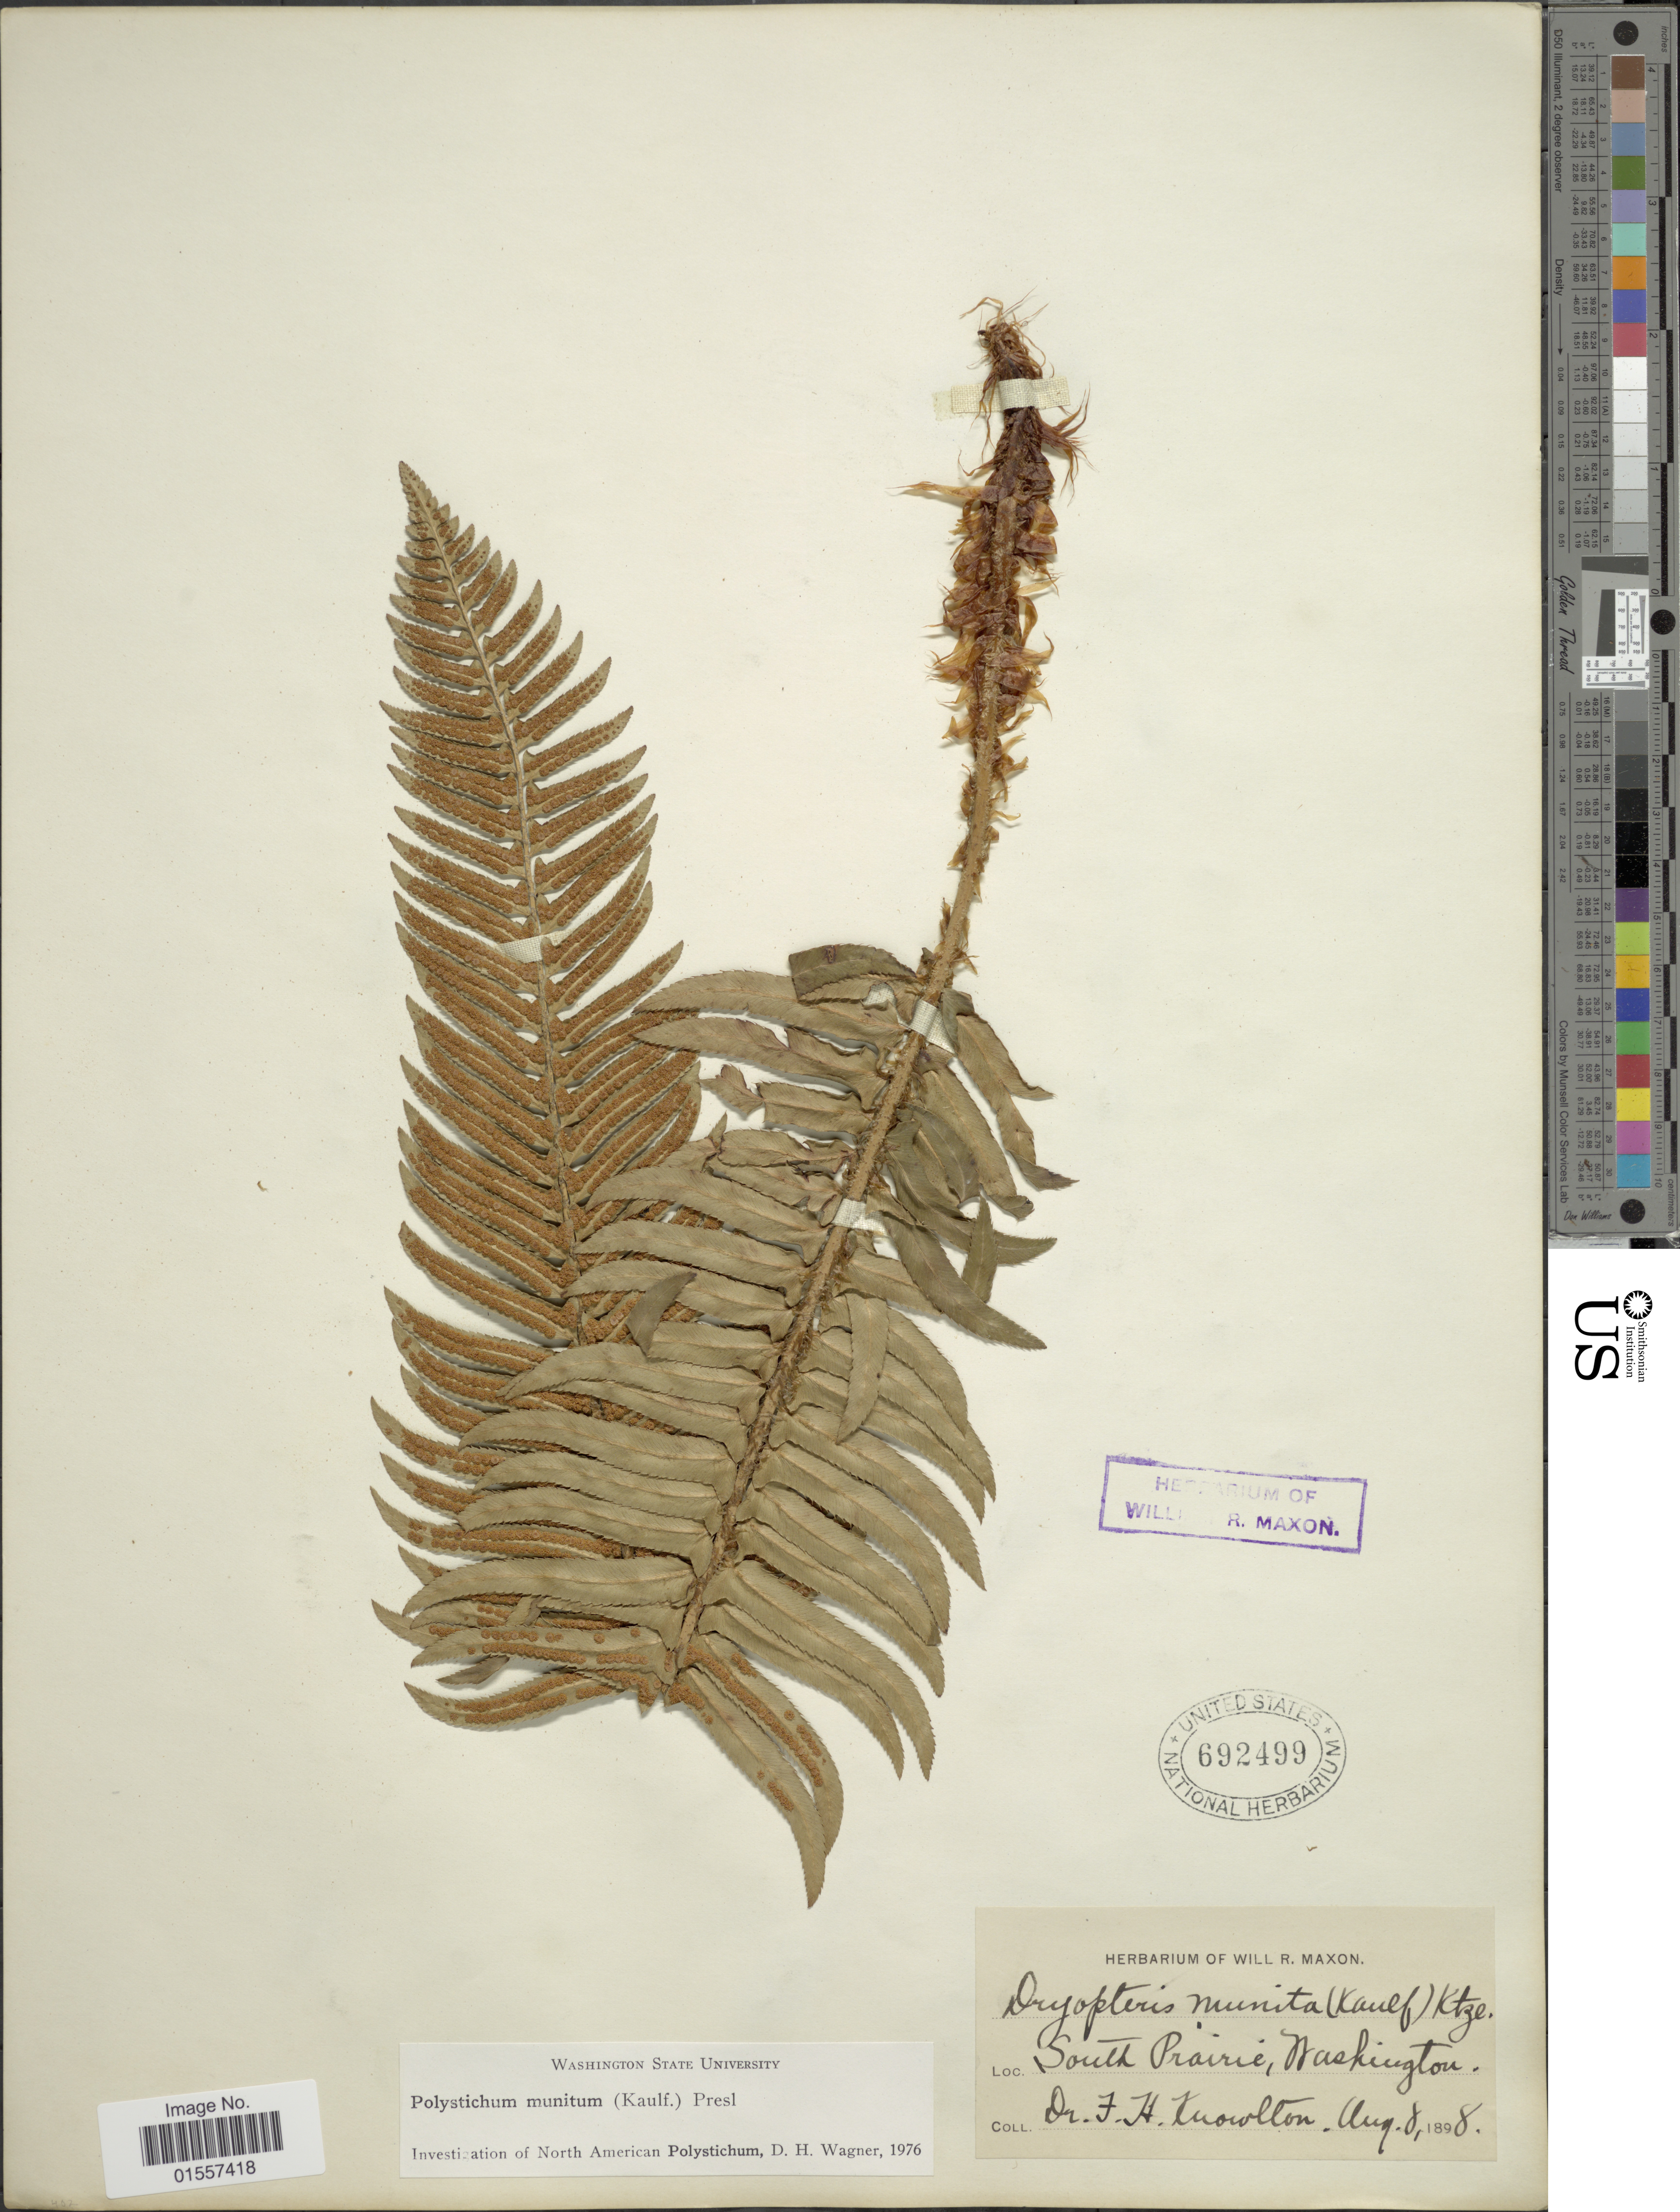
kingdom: Plantae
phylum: Tracheophyta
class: Polypodiopsida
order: Polypodiales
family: Dryopteridaceae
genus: Polystichum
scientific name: Polystichum munitum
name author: (Kaulf.) C. Presl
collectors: F. H. Knowlton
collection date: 1898-08-08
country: United States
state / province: Washington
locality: South Prairie, Washington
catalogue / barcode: US 692499